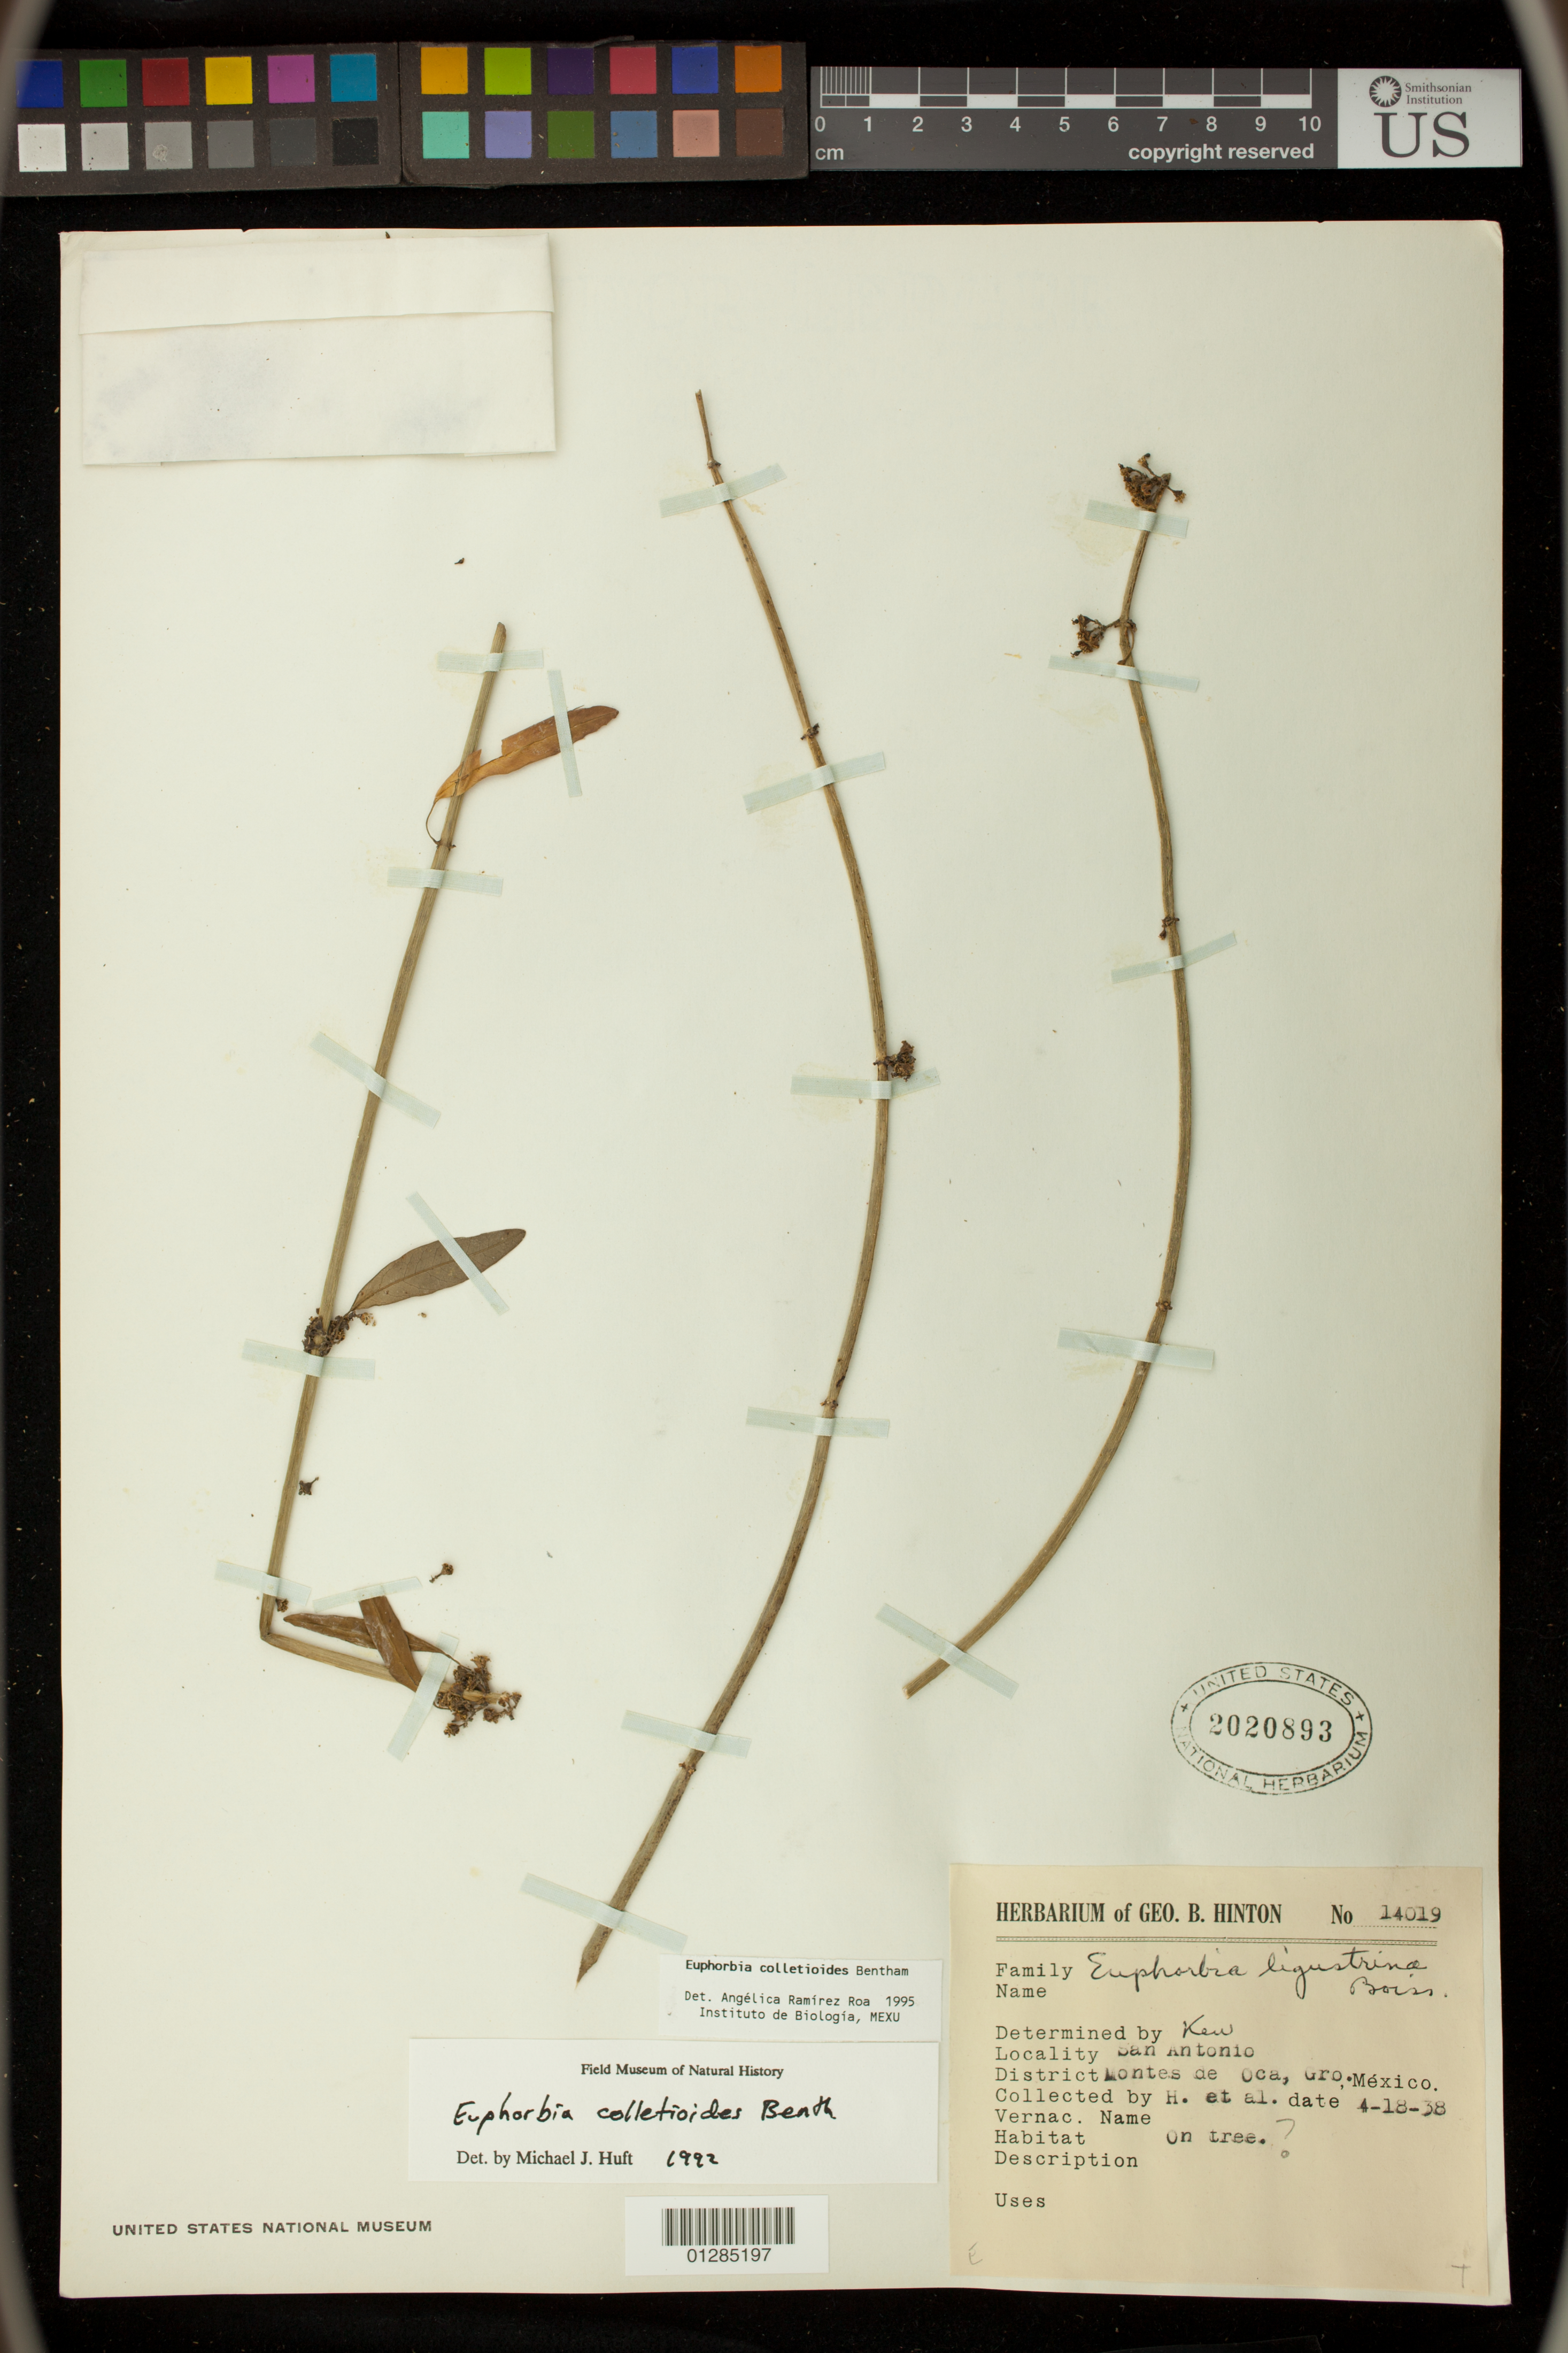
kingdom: Plantae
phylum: Tracheophyta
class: Magnoliopsida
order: Malpighiales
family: Euphorbiaceae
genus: Euphorbia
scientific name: Euphorbia colletioides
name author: Benth.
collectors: G. B. Hinton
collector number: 14019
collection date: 1938-04-18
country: Mexico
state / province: Guerrero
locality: San Antonio, Montes de Oca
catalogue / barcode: US 2020893